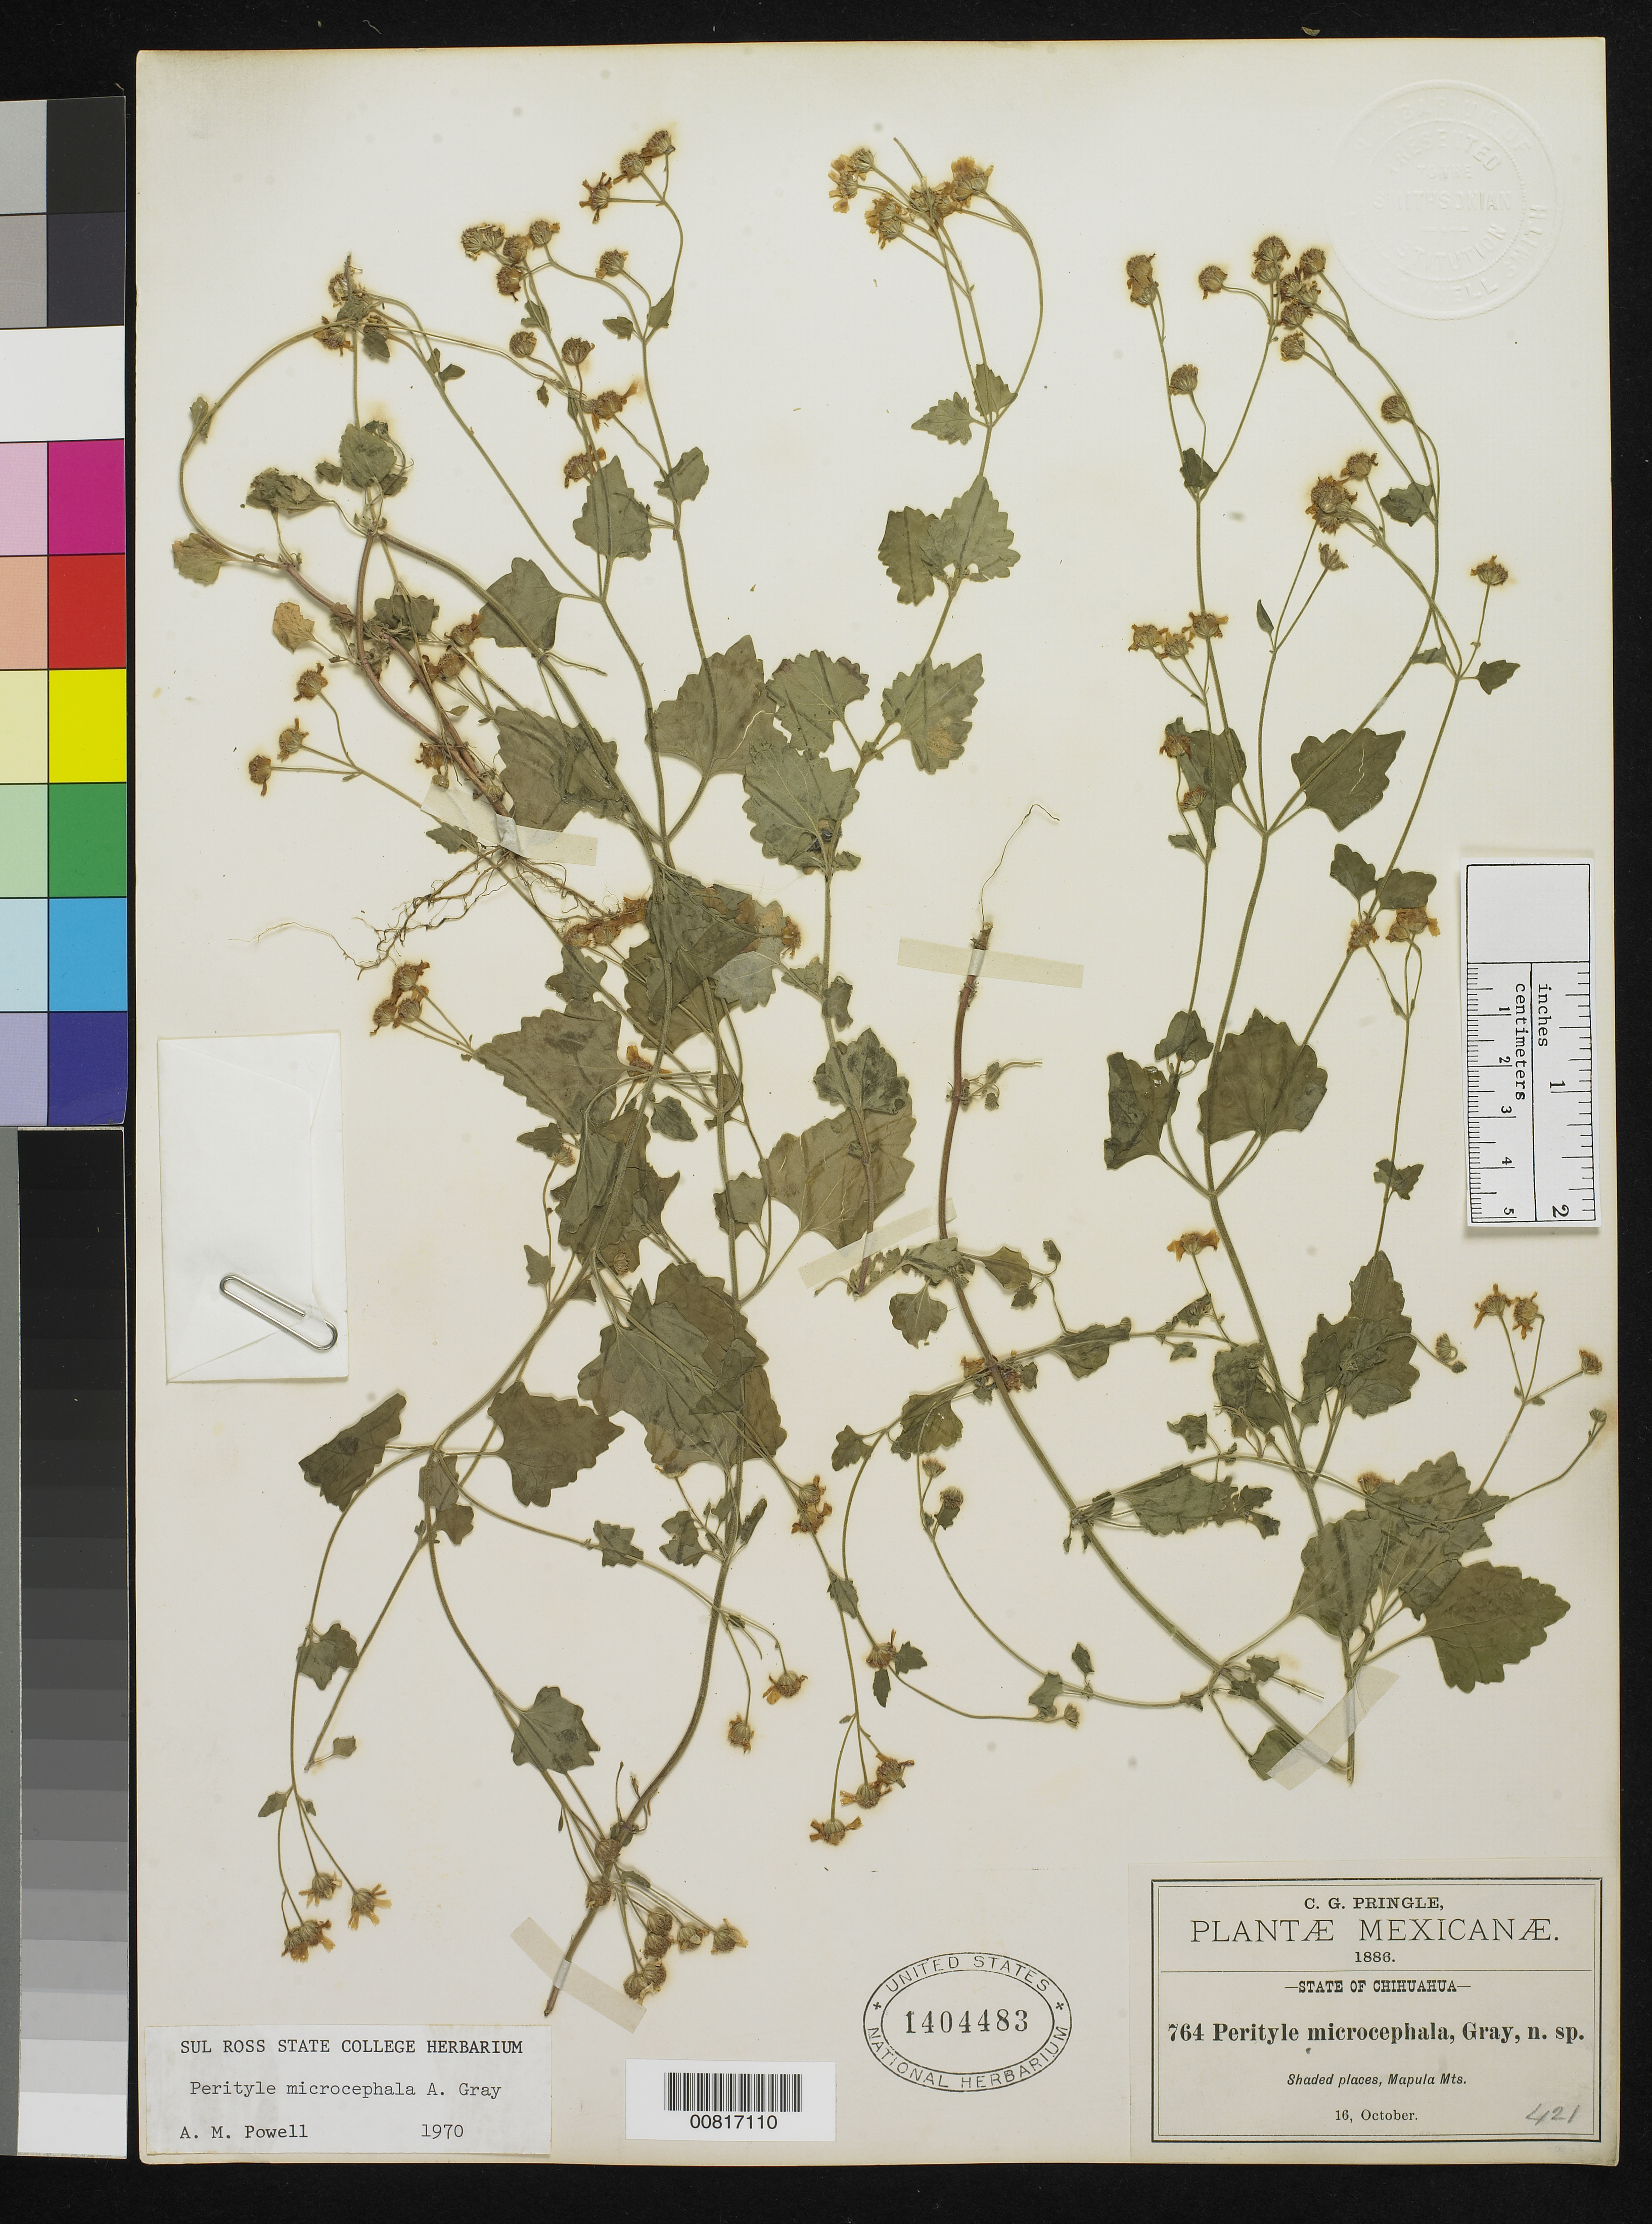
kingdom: Plantae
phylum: Tracheophyta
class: Magnoliopsida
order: Asterales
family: Asteraceae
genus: Perityle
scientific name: Perityle microcephala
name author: A. Gray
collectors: C. G. Pringle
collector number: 764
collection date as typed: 16 Oct 1886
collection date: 1886-10-16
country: Mexico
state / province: Chihuahua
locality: Shaded places, Mapula Mts. Chihuahua.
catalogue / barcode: US 1404483